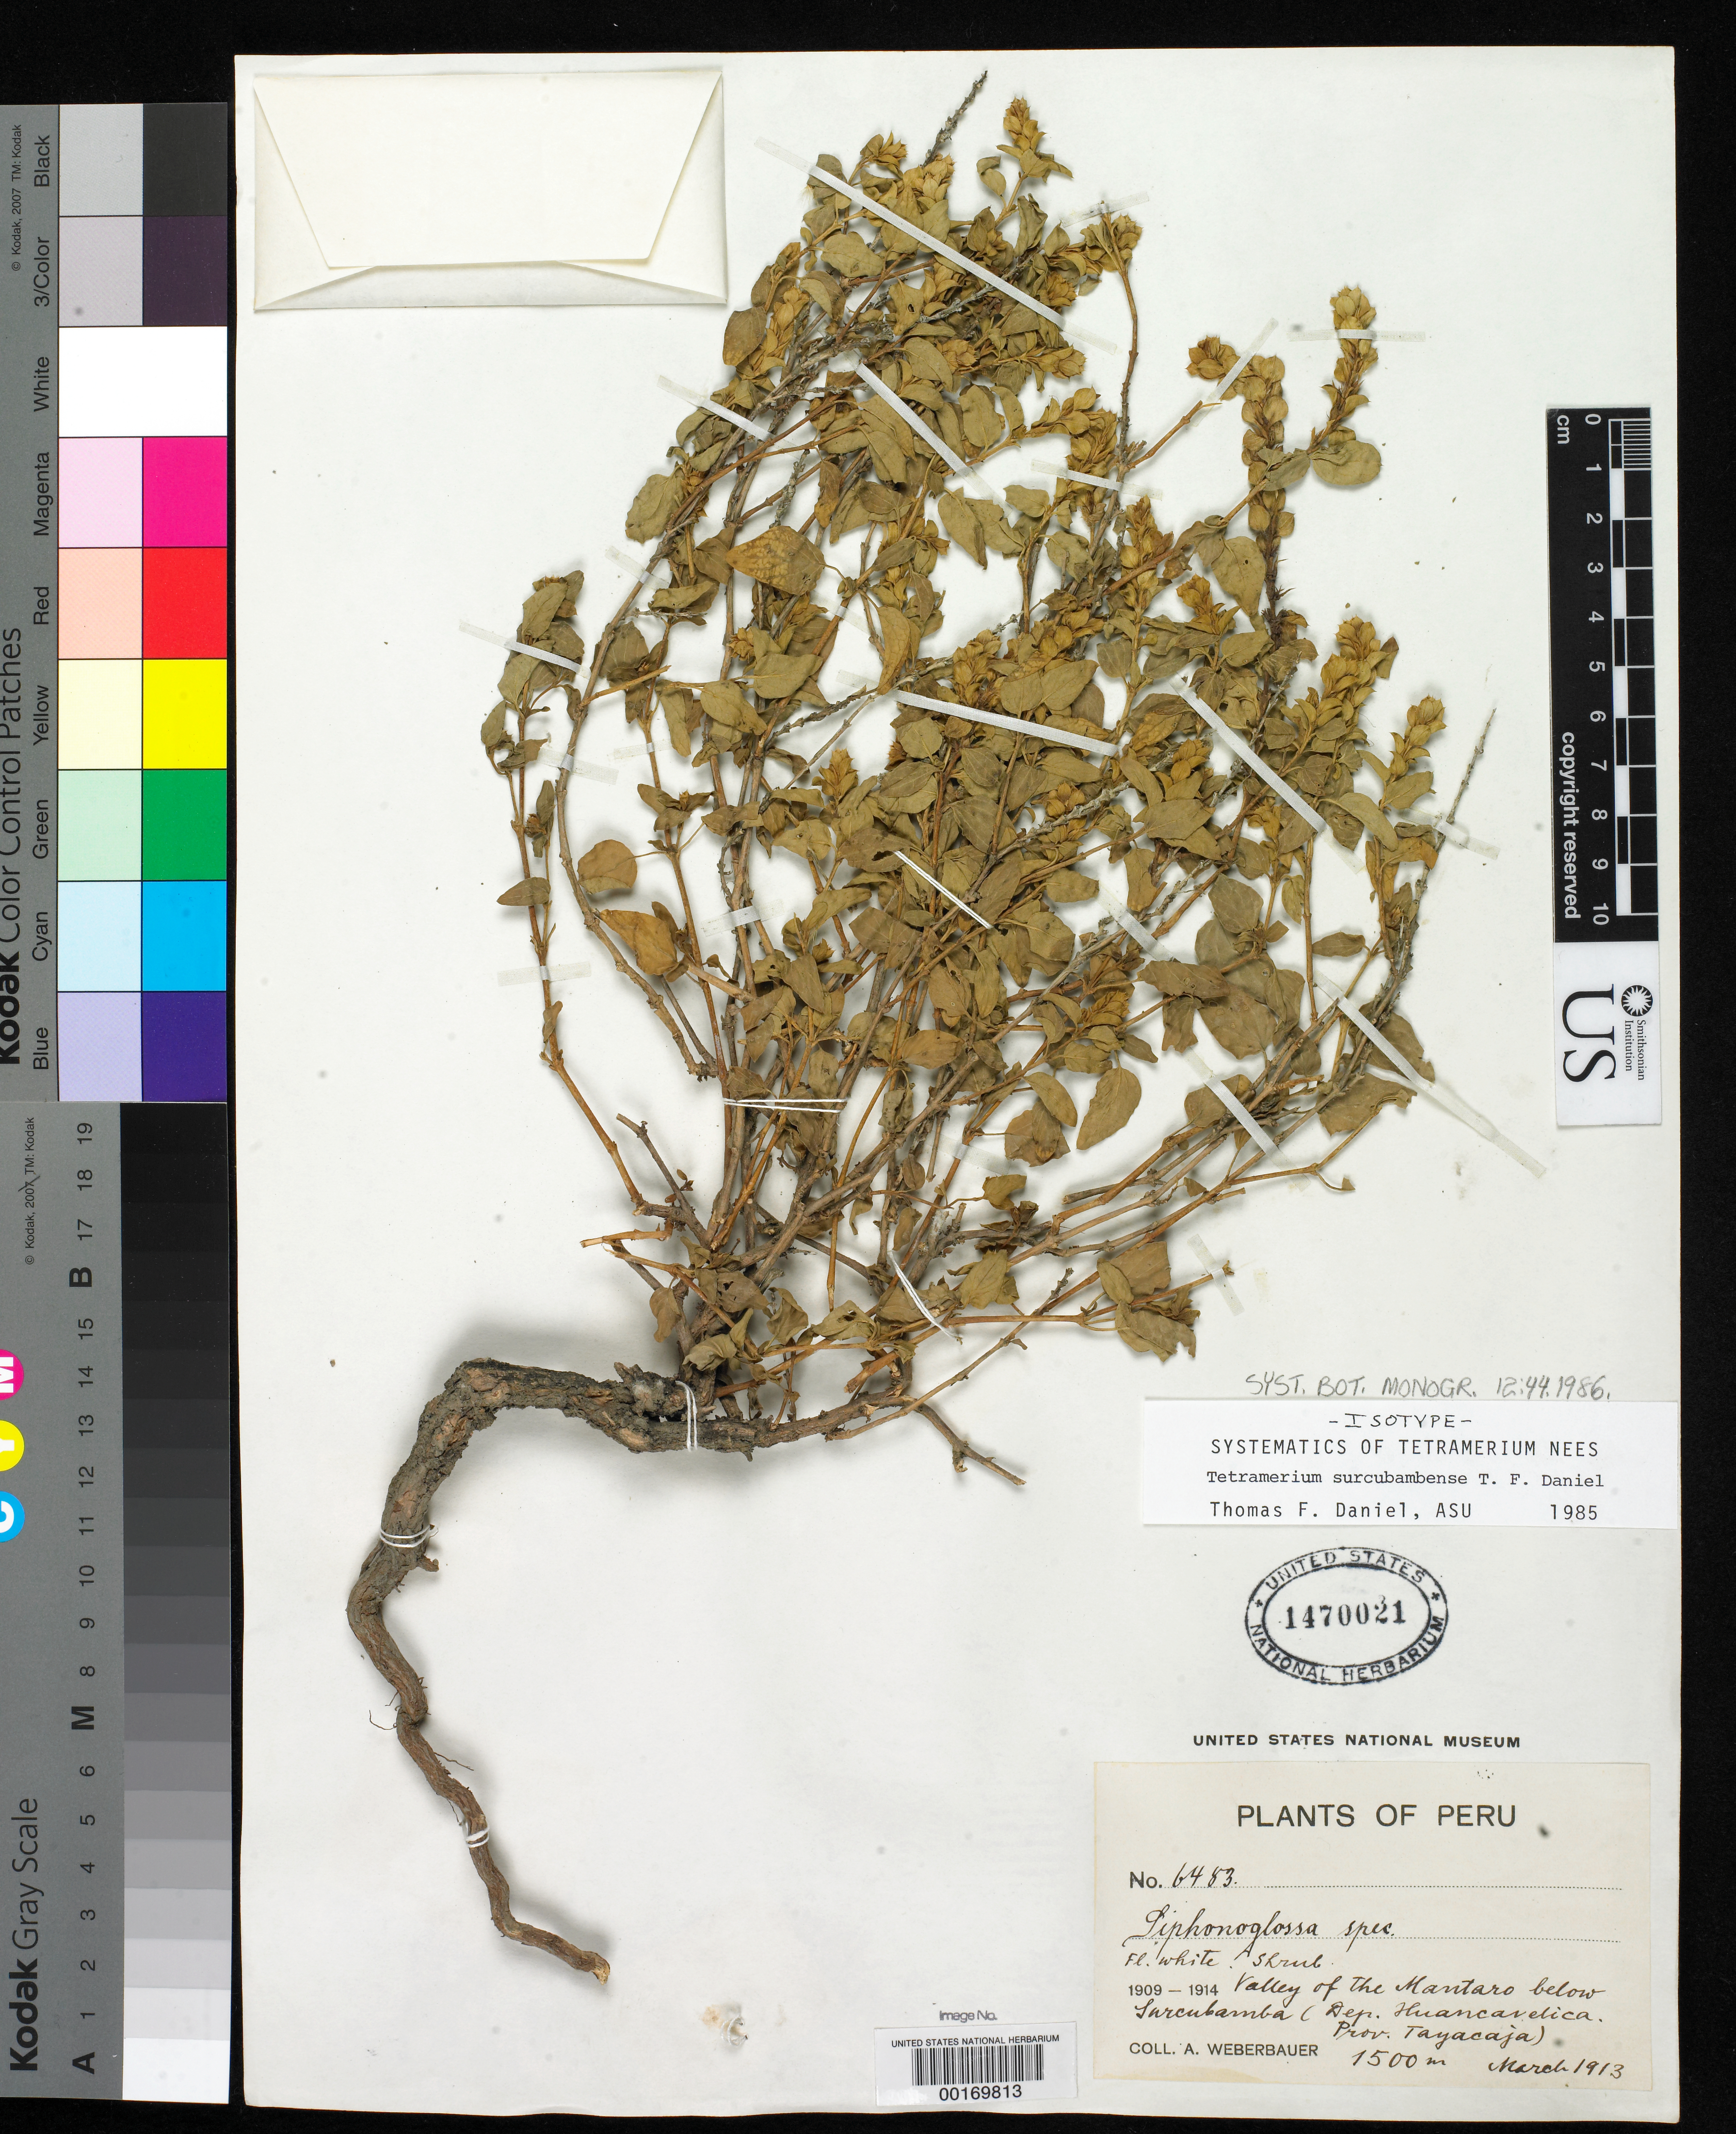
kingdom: Plantae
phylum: Tracheophyta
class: Magnoliopsida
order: Lamiales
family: Acanthaceae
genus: Tetramerium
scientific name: Tetramerium surcubambense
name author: T.F. Daniel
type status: Isotype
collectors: A. Weberbauer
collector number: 6483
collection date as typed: Mar 1913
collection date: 1913-03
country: Peru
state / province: Huancavelica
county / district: Tayacaja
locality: Valley of Mantaro below Surcubamba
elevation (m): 1500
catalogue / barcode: US 1470021